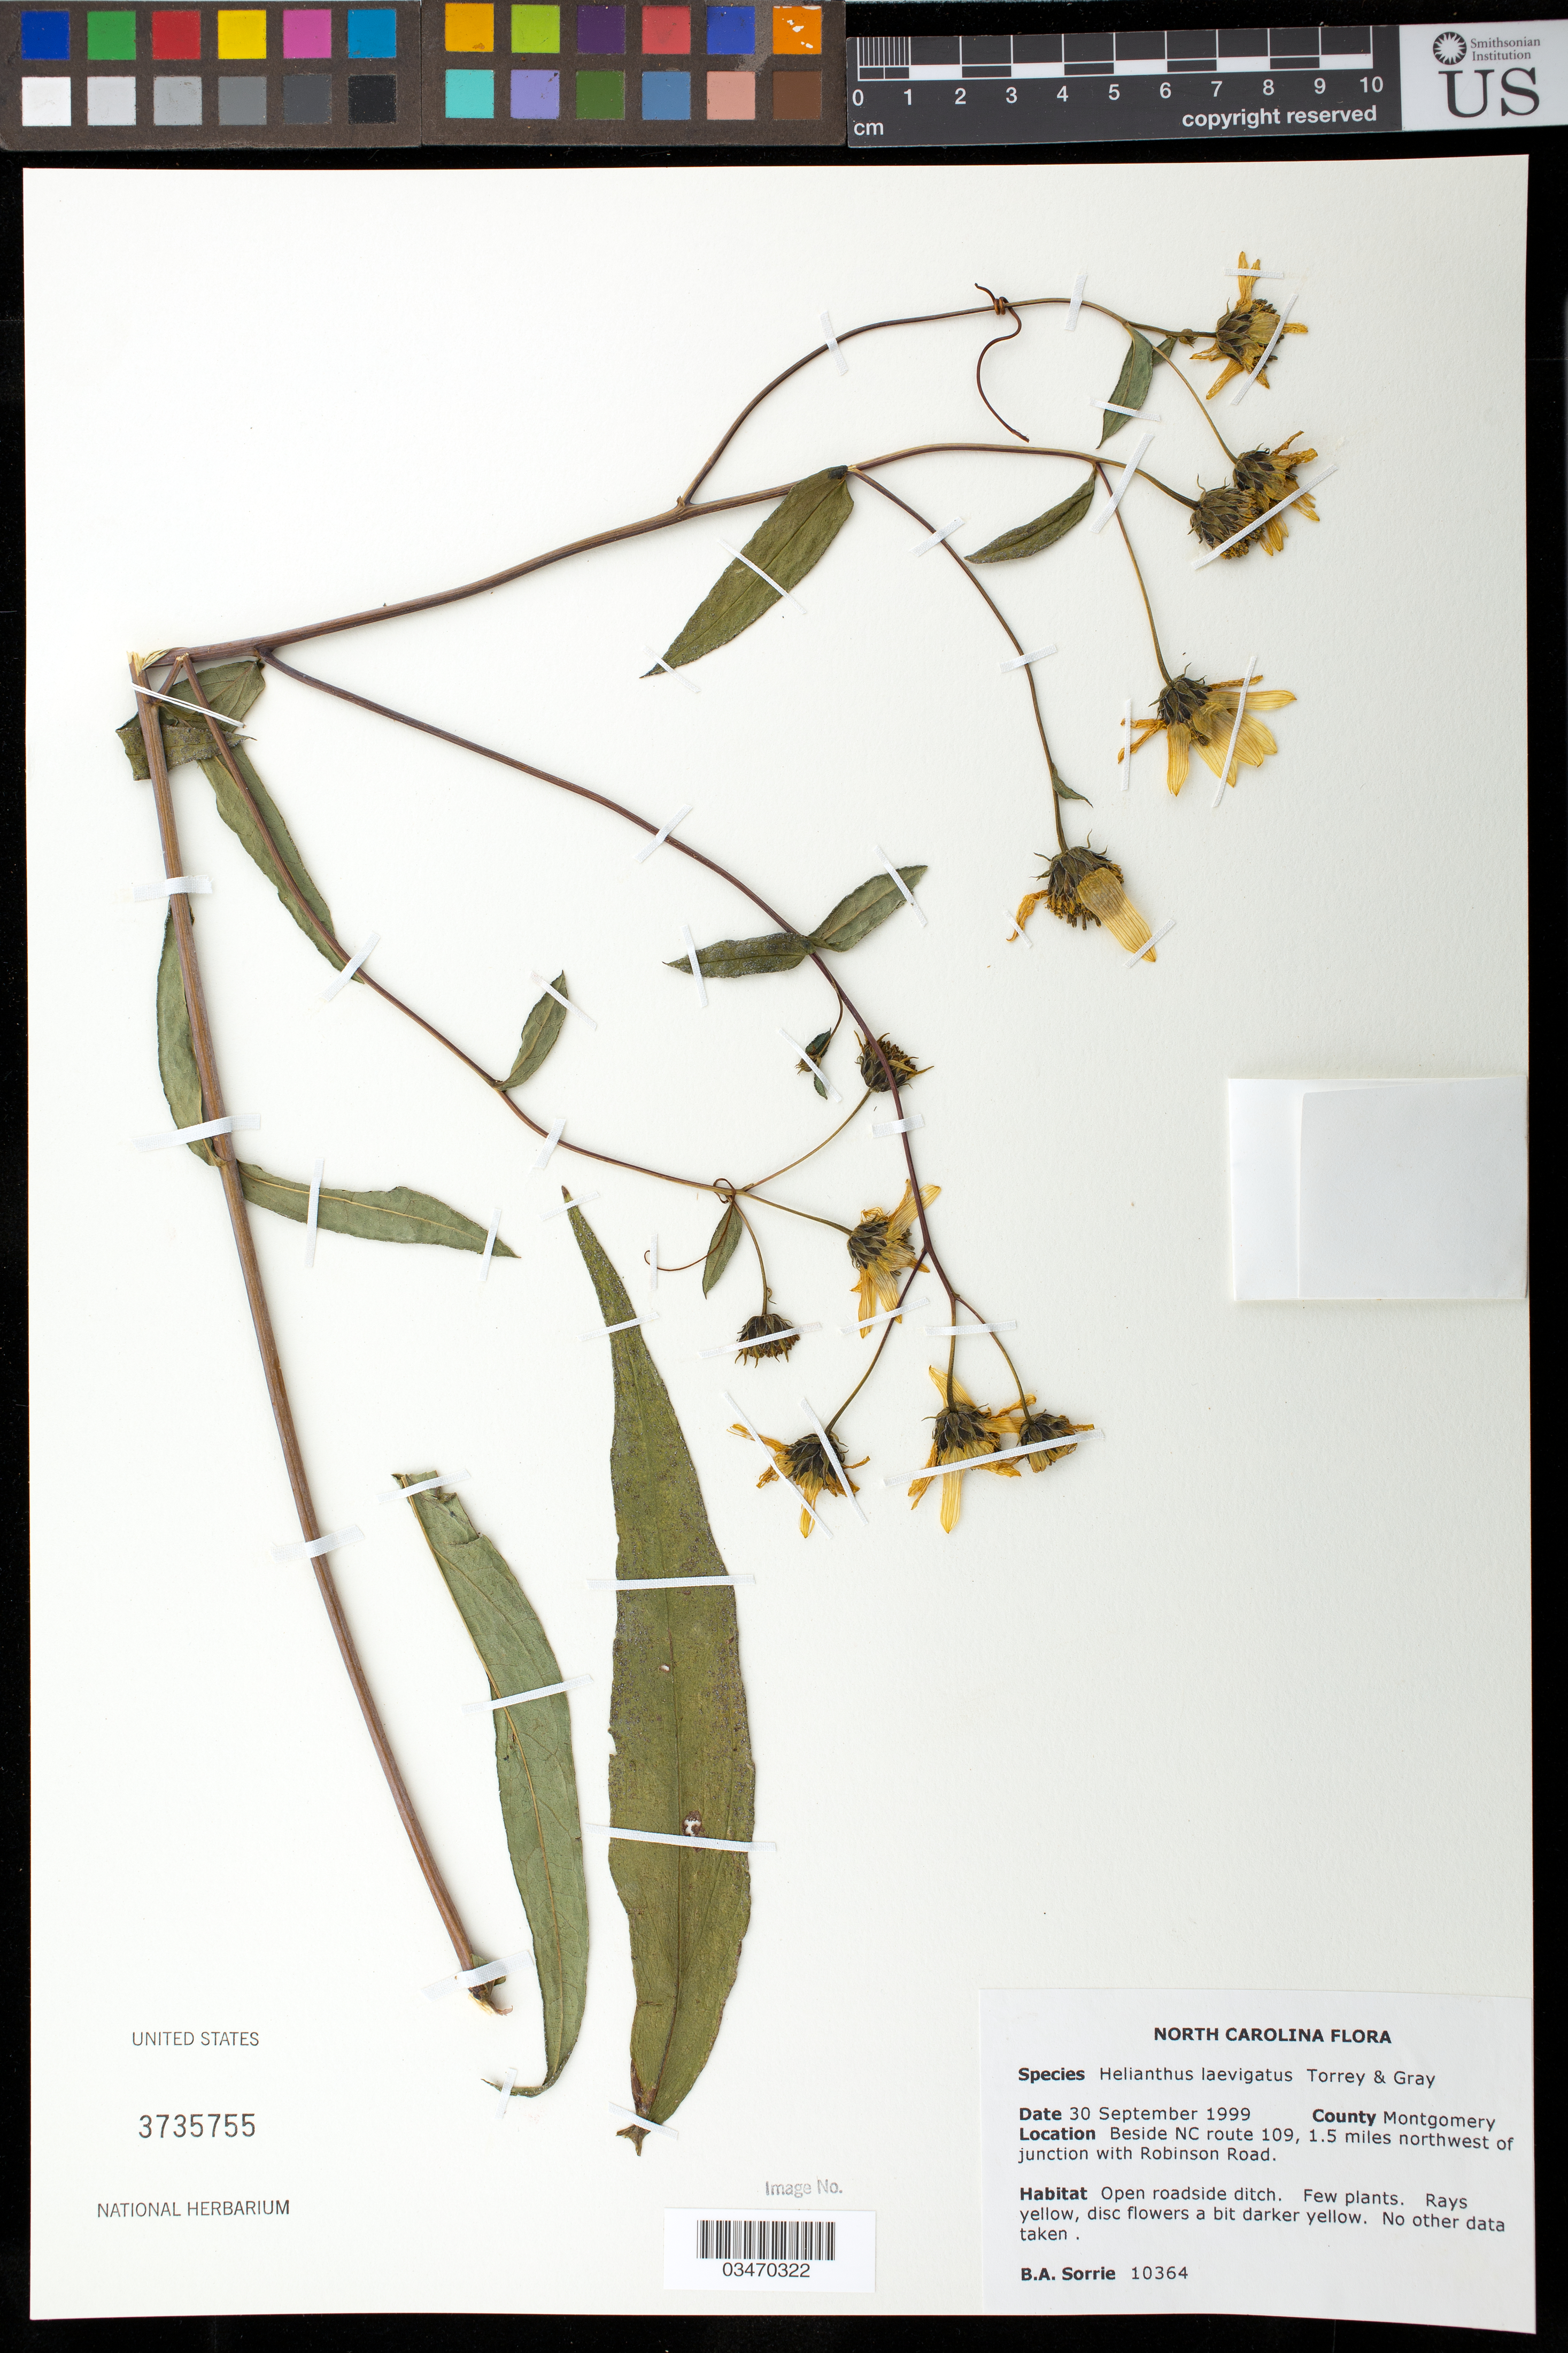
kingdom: Plantae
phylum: Tracheophyta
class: Magnoliopsida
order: Asterales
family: Asteraceae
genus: Helianthus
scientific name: Helianthus laevigatus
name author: Torr. & A. Gray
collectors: B. A. Sorrie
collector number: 10364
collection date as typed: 30 Aug 1999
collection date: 1999-09-30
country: United States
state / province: North Carolina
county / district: Montgomery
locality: Beside NC Rt. 109, 1.5 mi Nw of junction with Robinson Road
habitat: Open roadside ditch. Few plants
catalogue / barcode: US 3735755